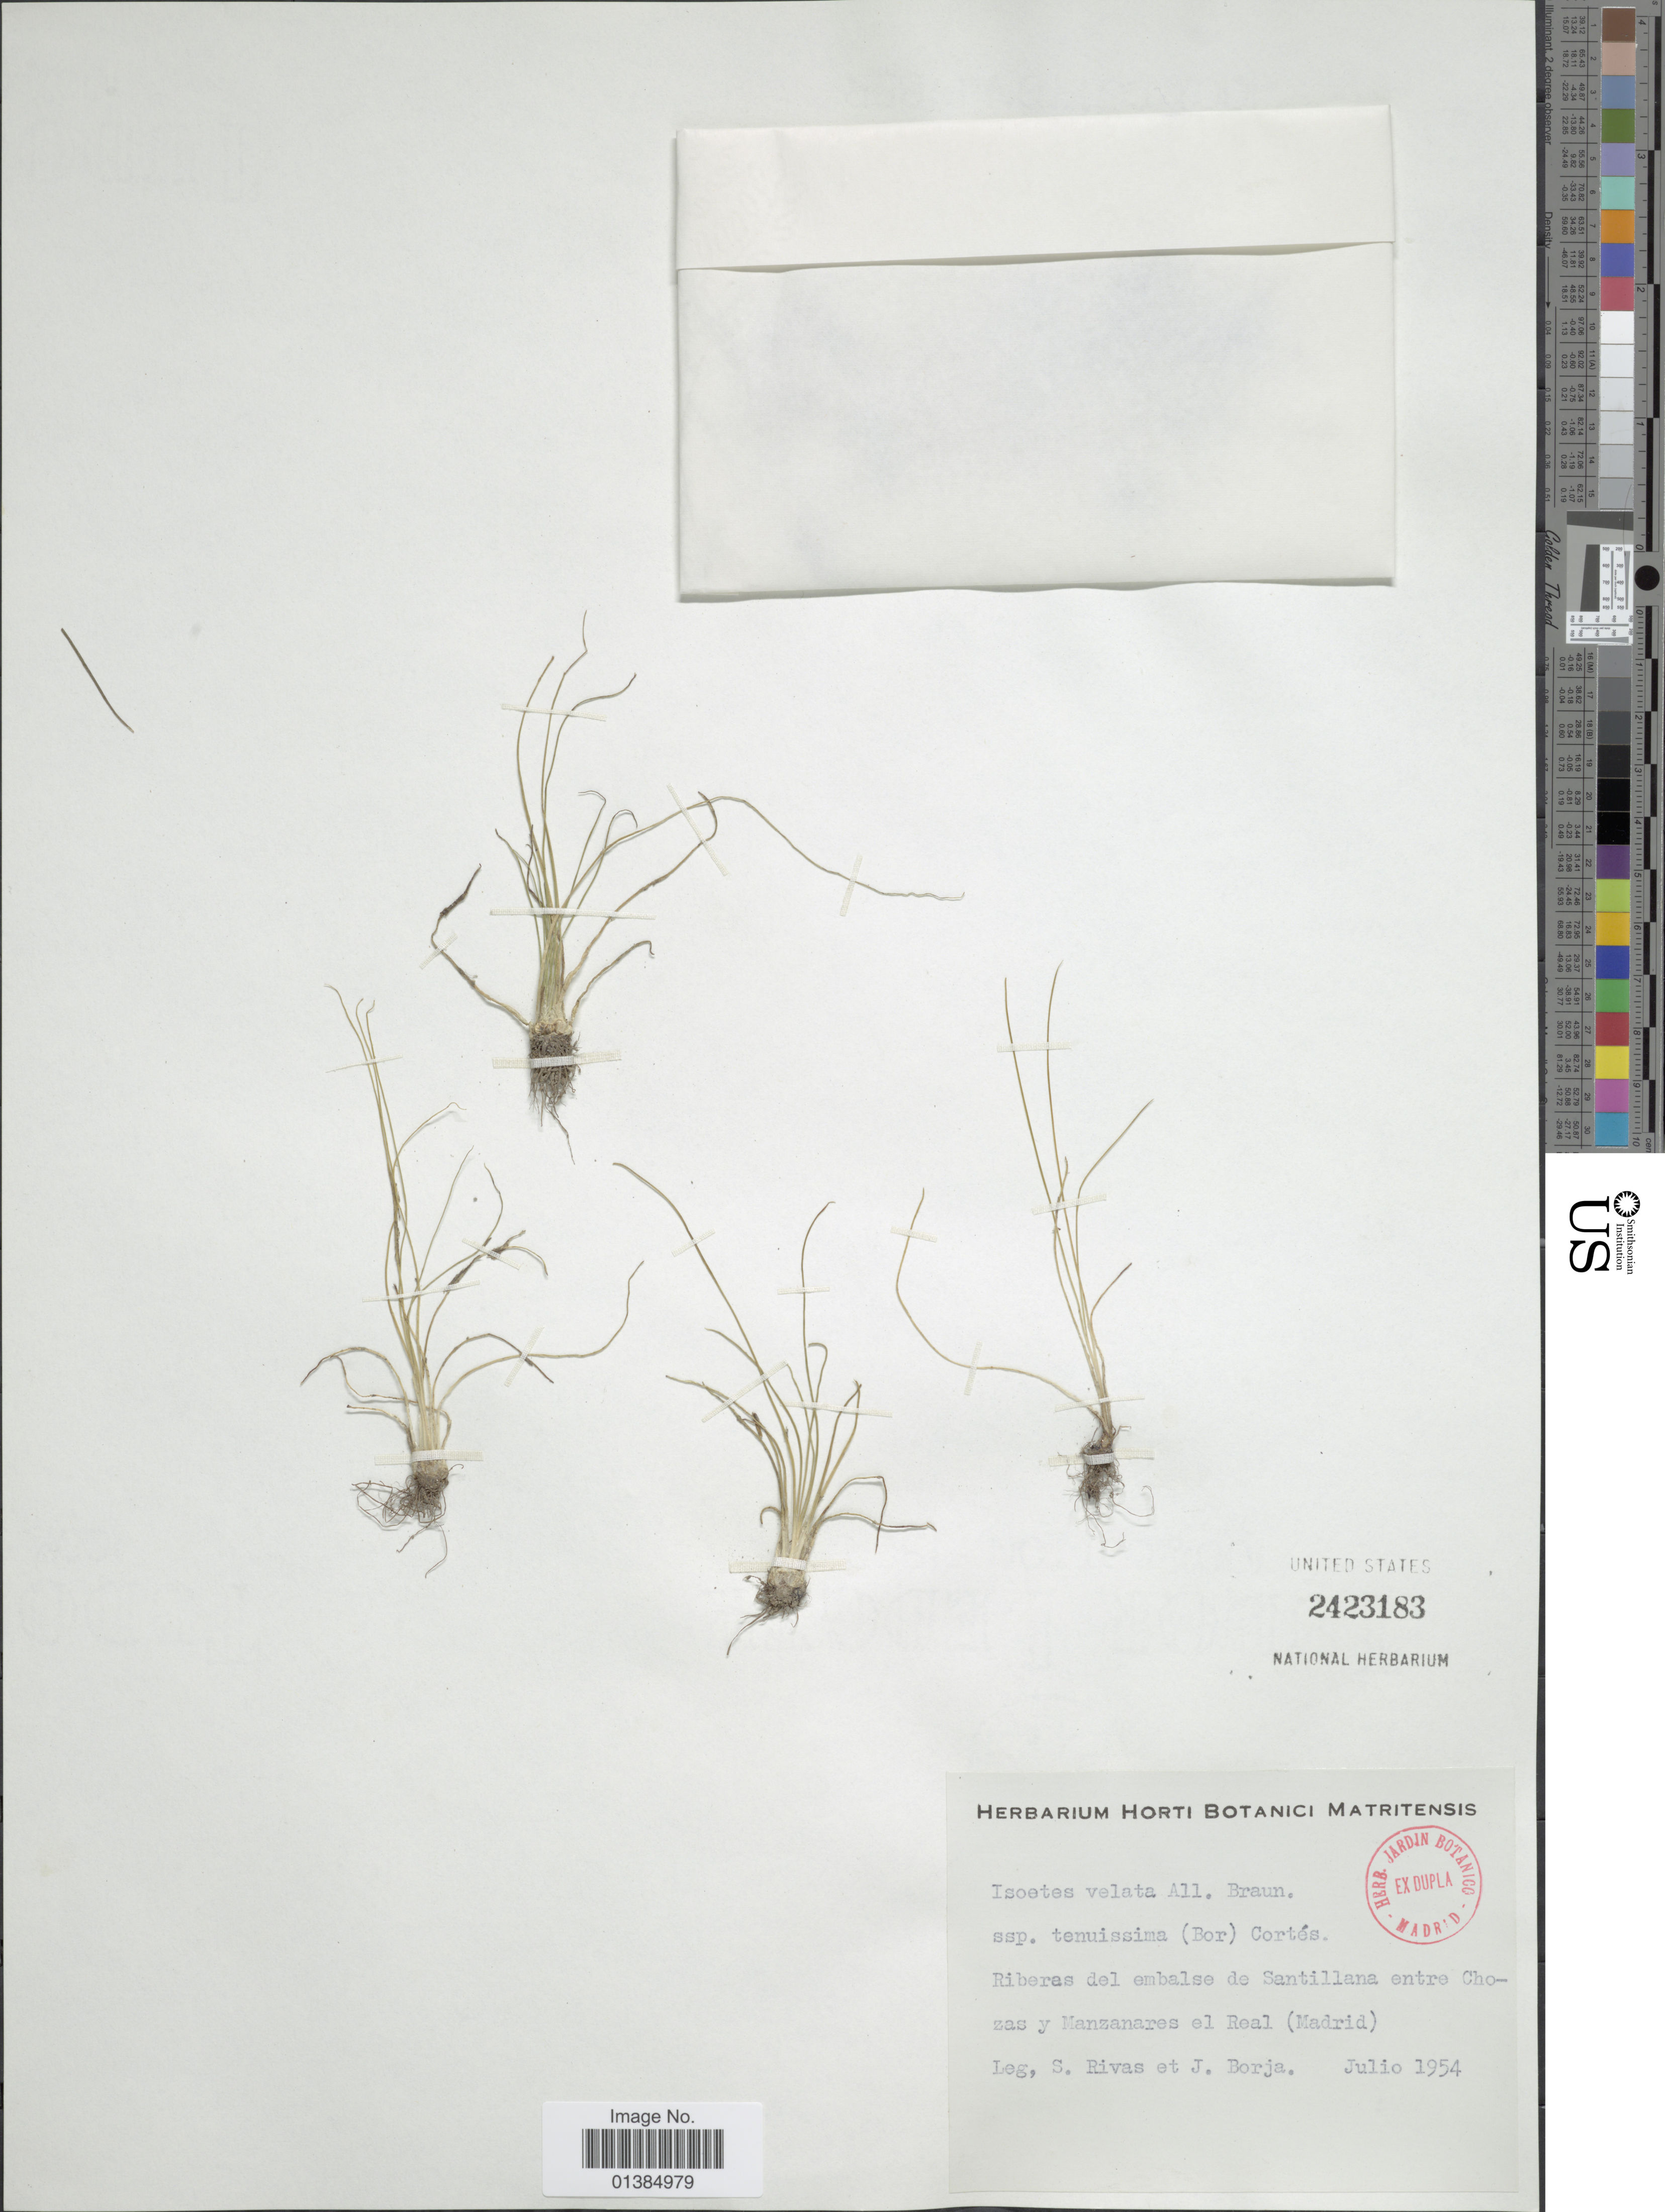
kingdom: Plantae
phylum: Tracheophyta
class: Lycopodiopsida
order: Isoetales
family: Isoetaceae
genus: Isoetes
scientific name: Isoetes velata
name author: A. Braun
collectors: S. Rivas & J. Borja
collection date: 1954-07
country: Spain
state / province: Madrid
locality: Riberas del embalse de Santillana entre Chozas y Manzanares el Real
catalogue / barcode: US 2423183